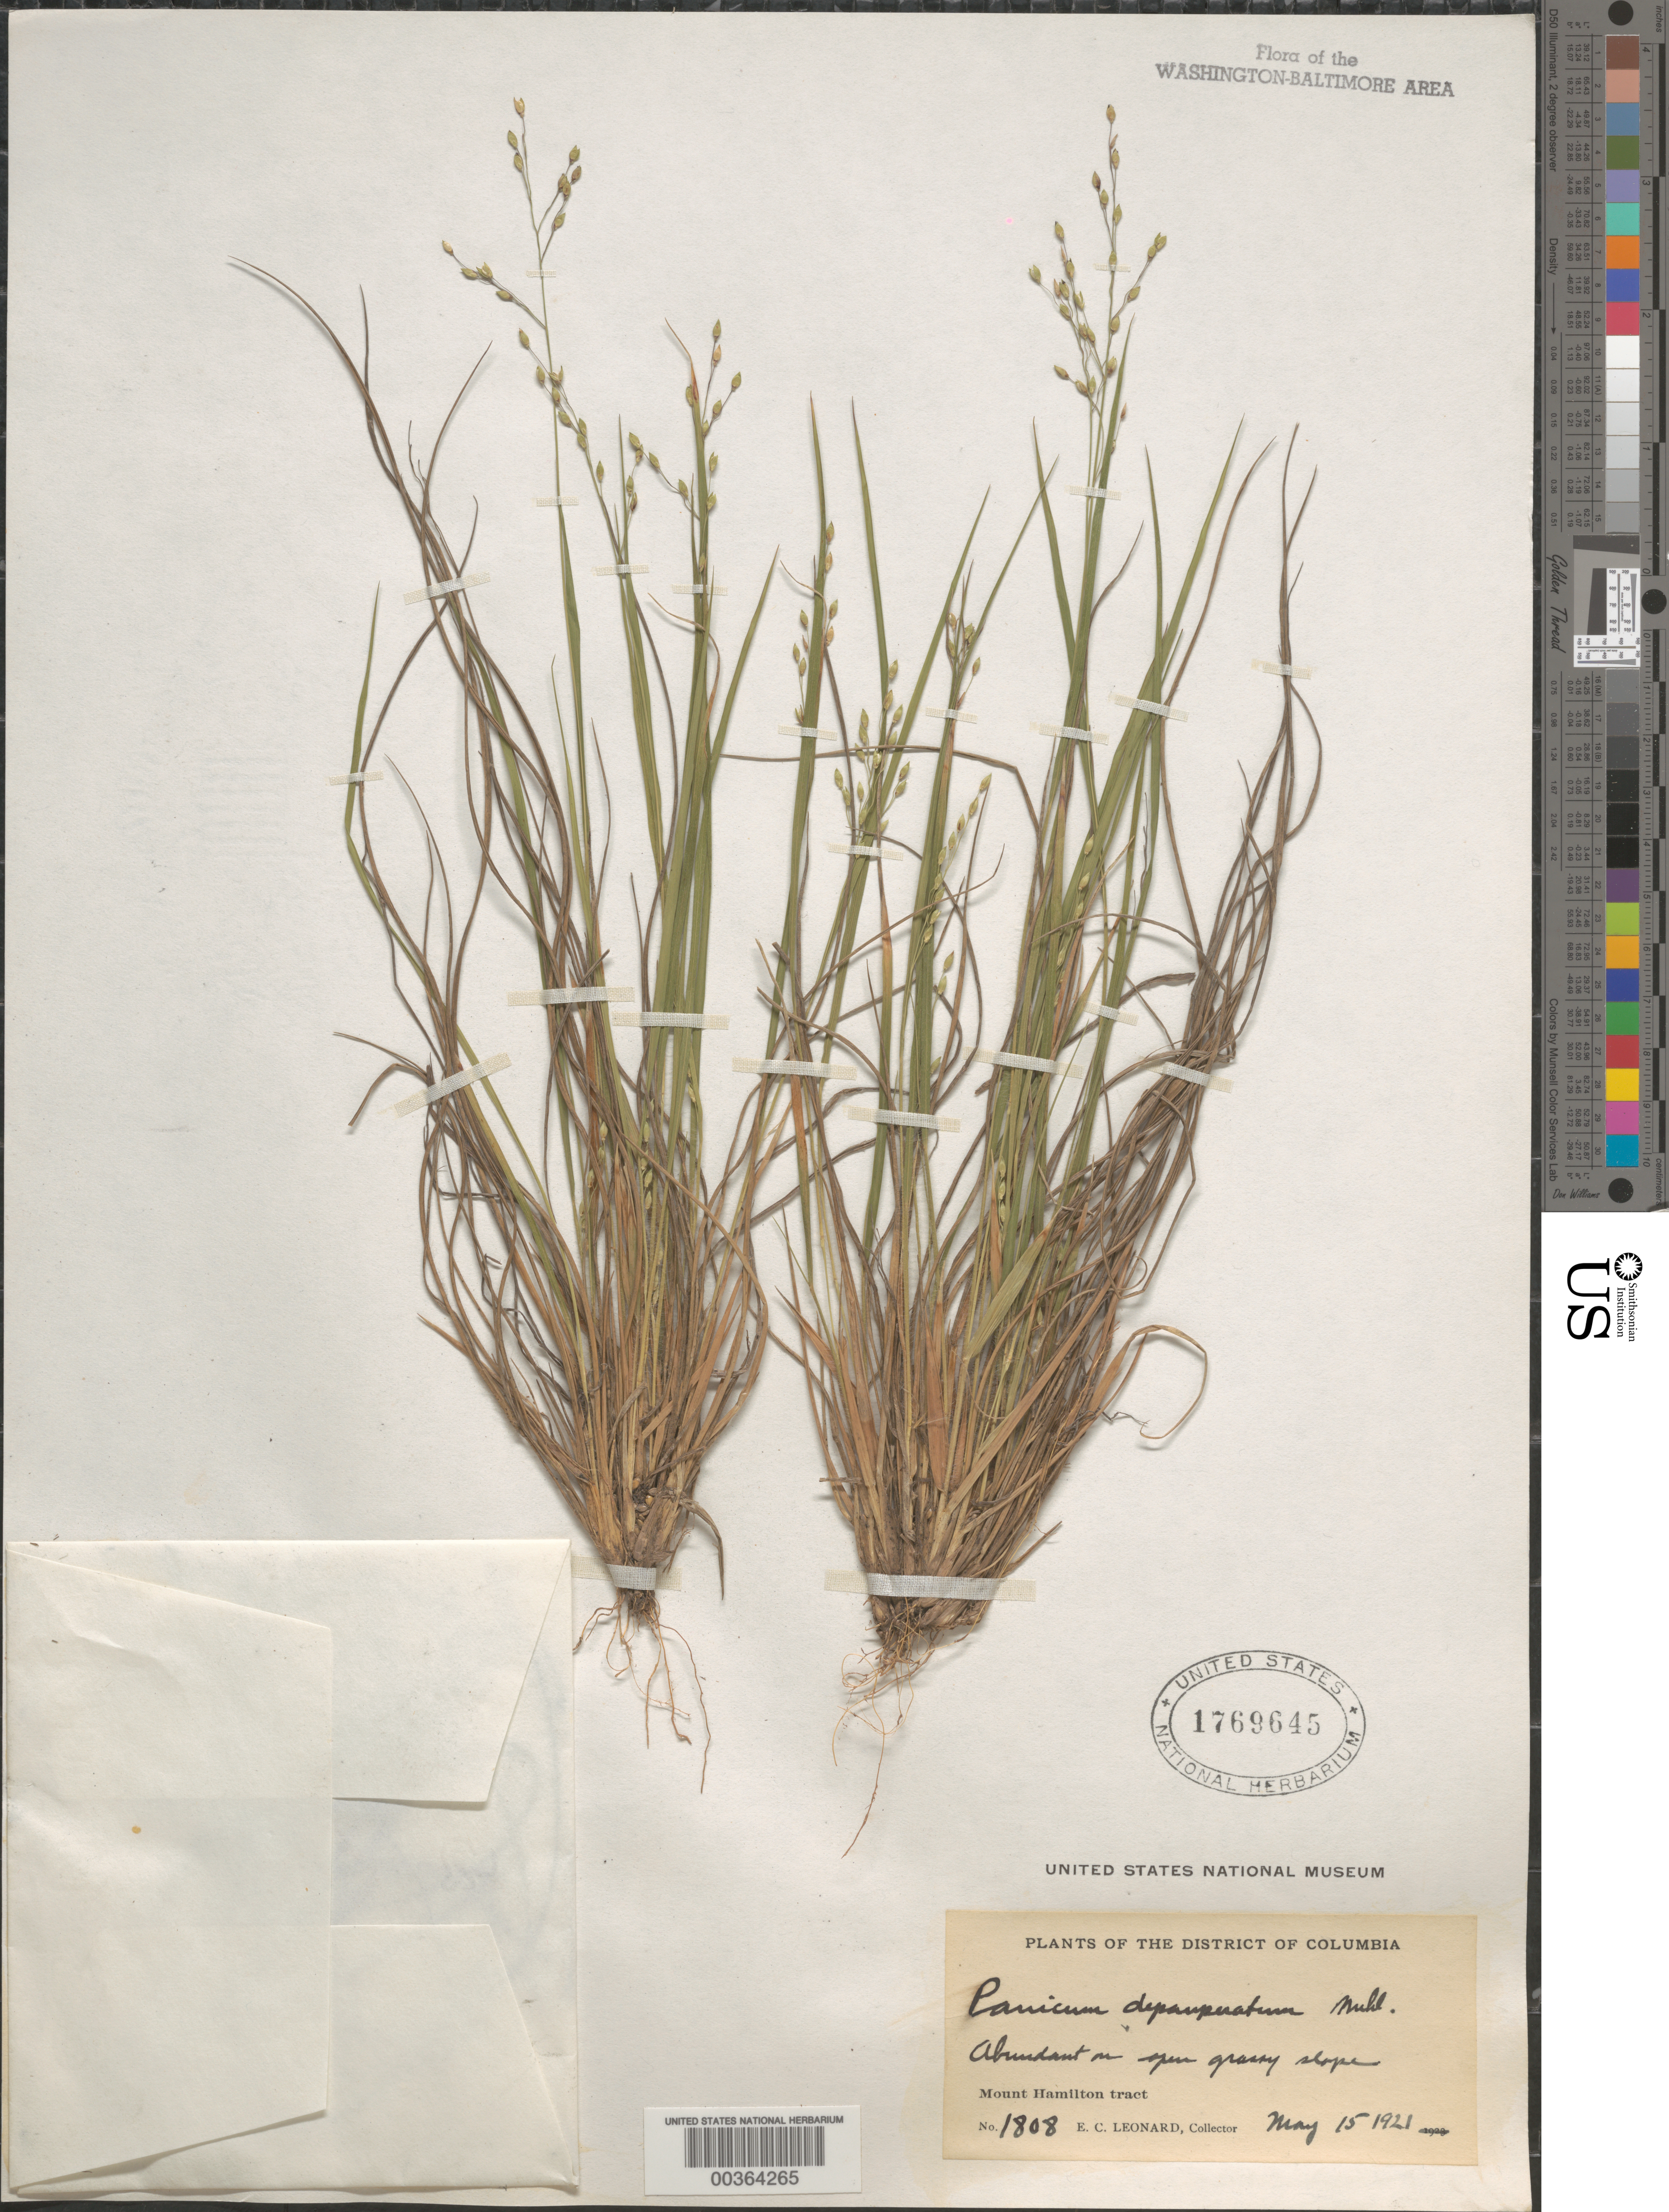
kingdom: Plantae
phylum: Tracheophyta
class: Liliopsida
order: Poales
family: Poaceae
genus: Dichanthelium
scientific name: Dichanthelium depauperatum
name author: (Muhl.) Gould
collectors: E. C. Leonard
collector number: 1808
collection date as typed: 15 May 1921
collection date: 1921-05-15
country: United States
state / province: District of Columbia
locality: Mt Hamilton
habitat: Open grassy slope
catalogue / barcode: US 1769645